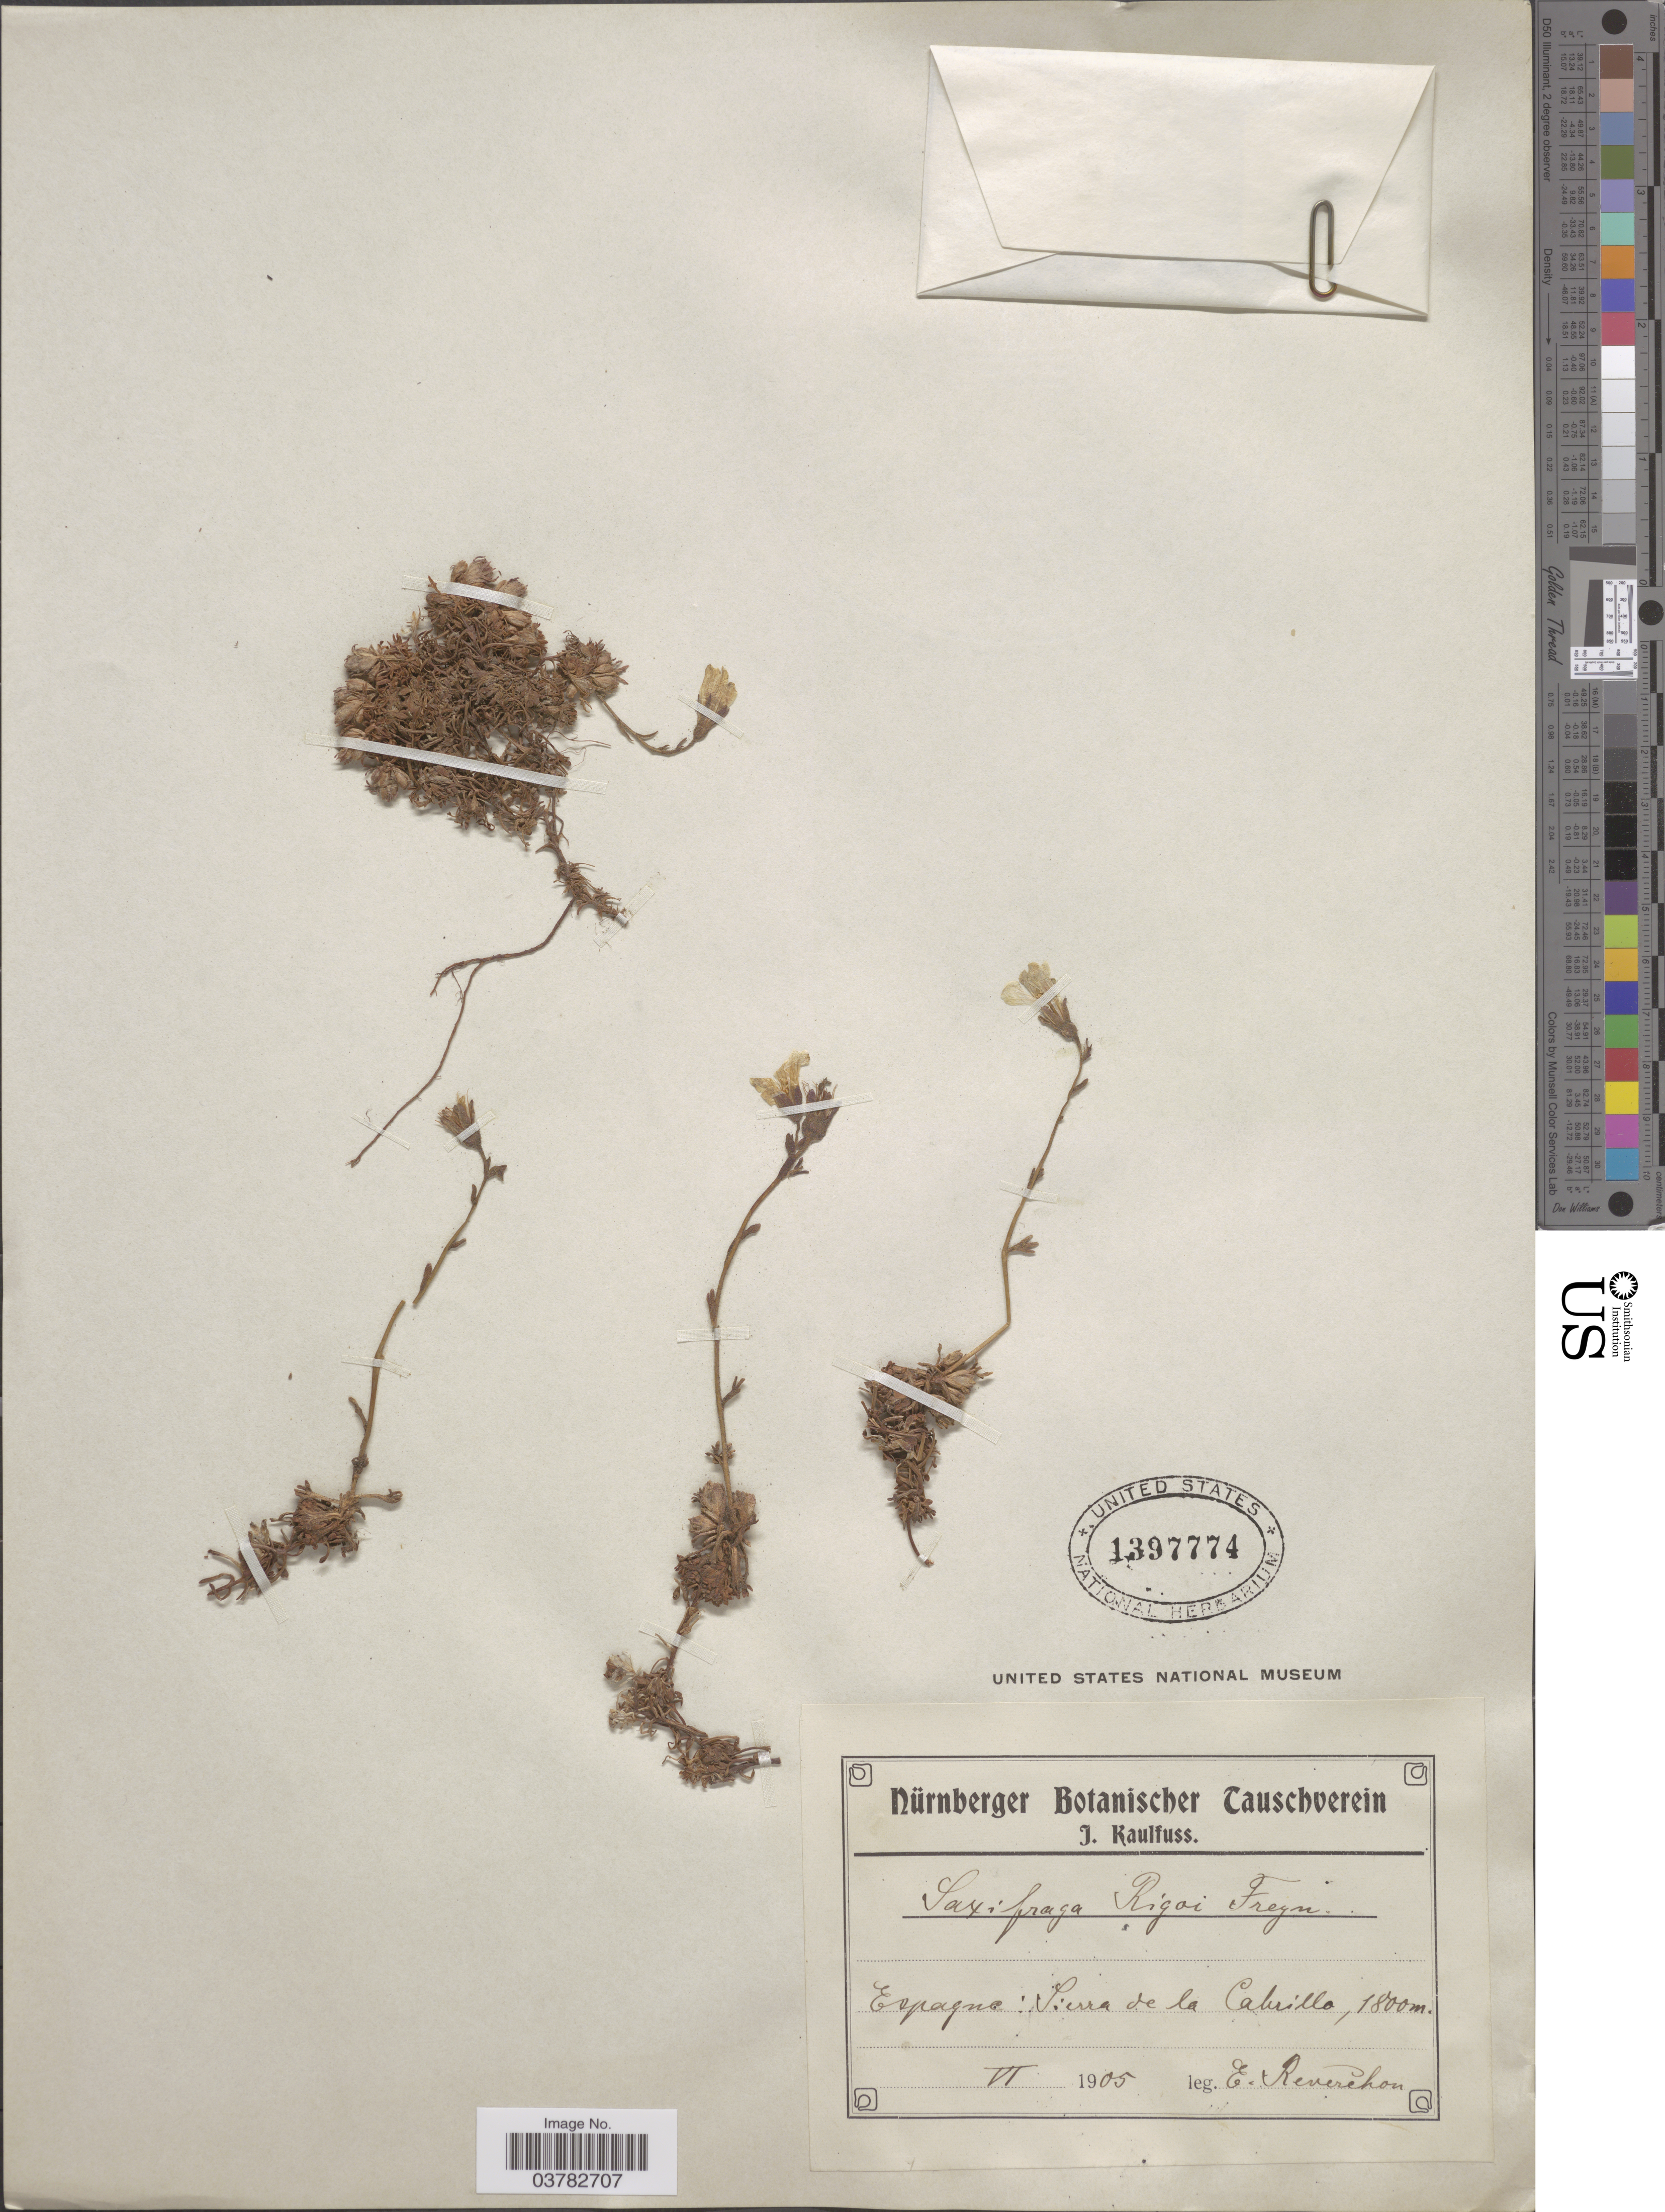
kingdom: Plantae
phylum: Tracheophyta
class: Magnoliopsida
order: Saxifragales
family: Saxifragaceae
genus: Saxifraga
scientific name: Saxifraga rigoi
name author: Freyn ex Porta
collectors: E. Reverchon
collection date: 1905-06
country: Spain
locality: Espagne: Sierra de la Cabrills.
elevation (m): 1800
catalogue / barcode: US 1397774